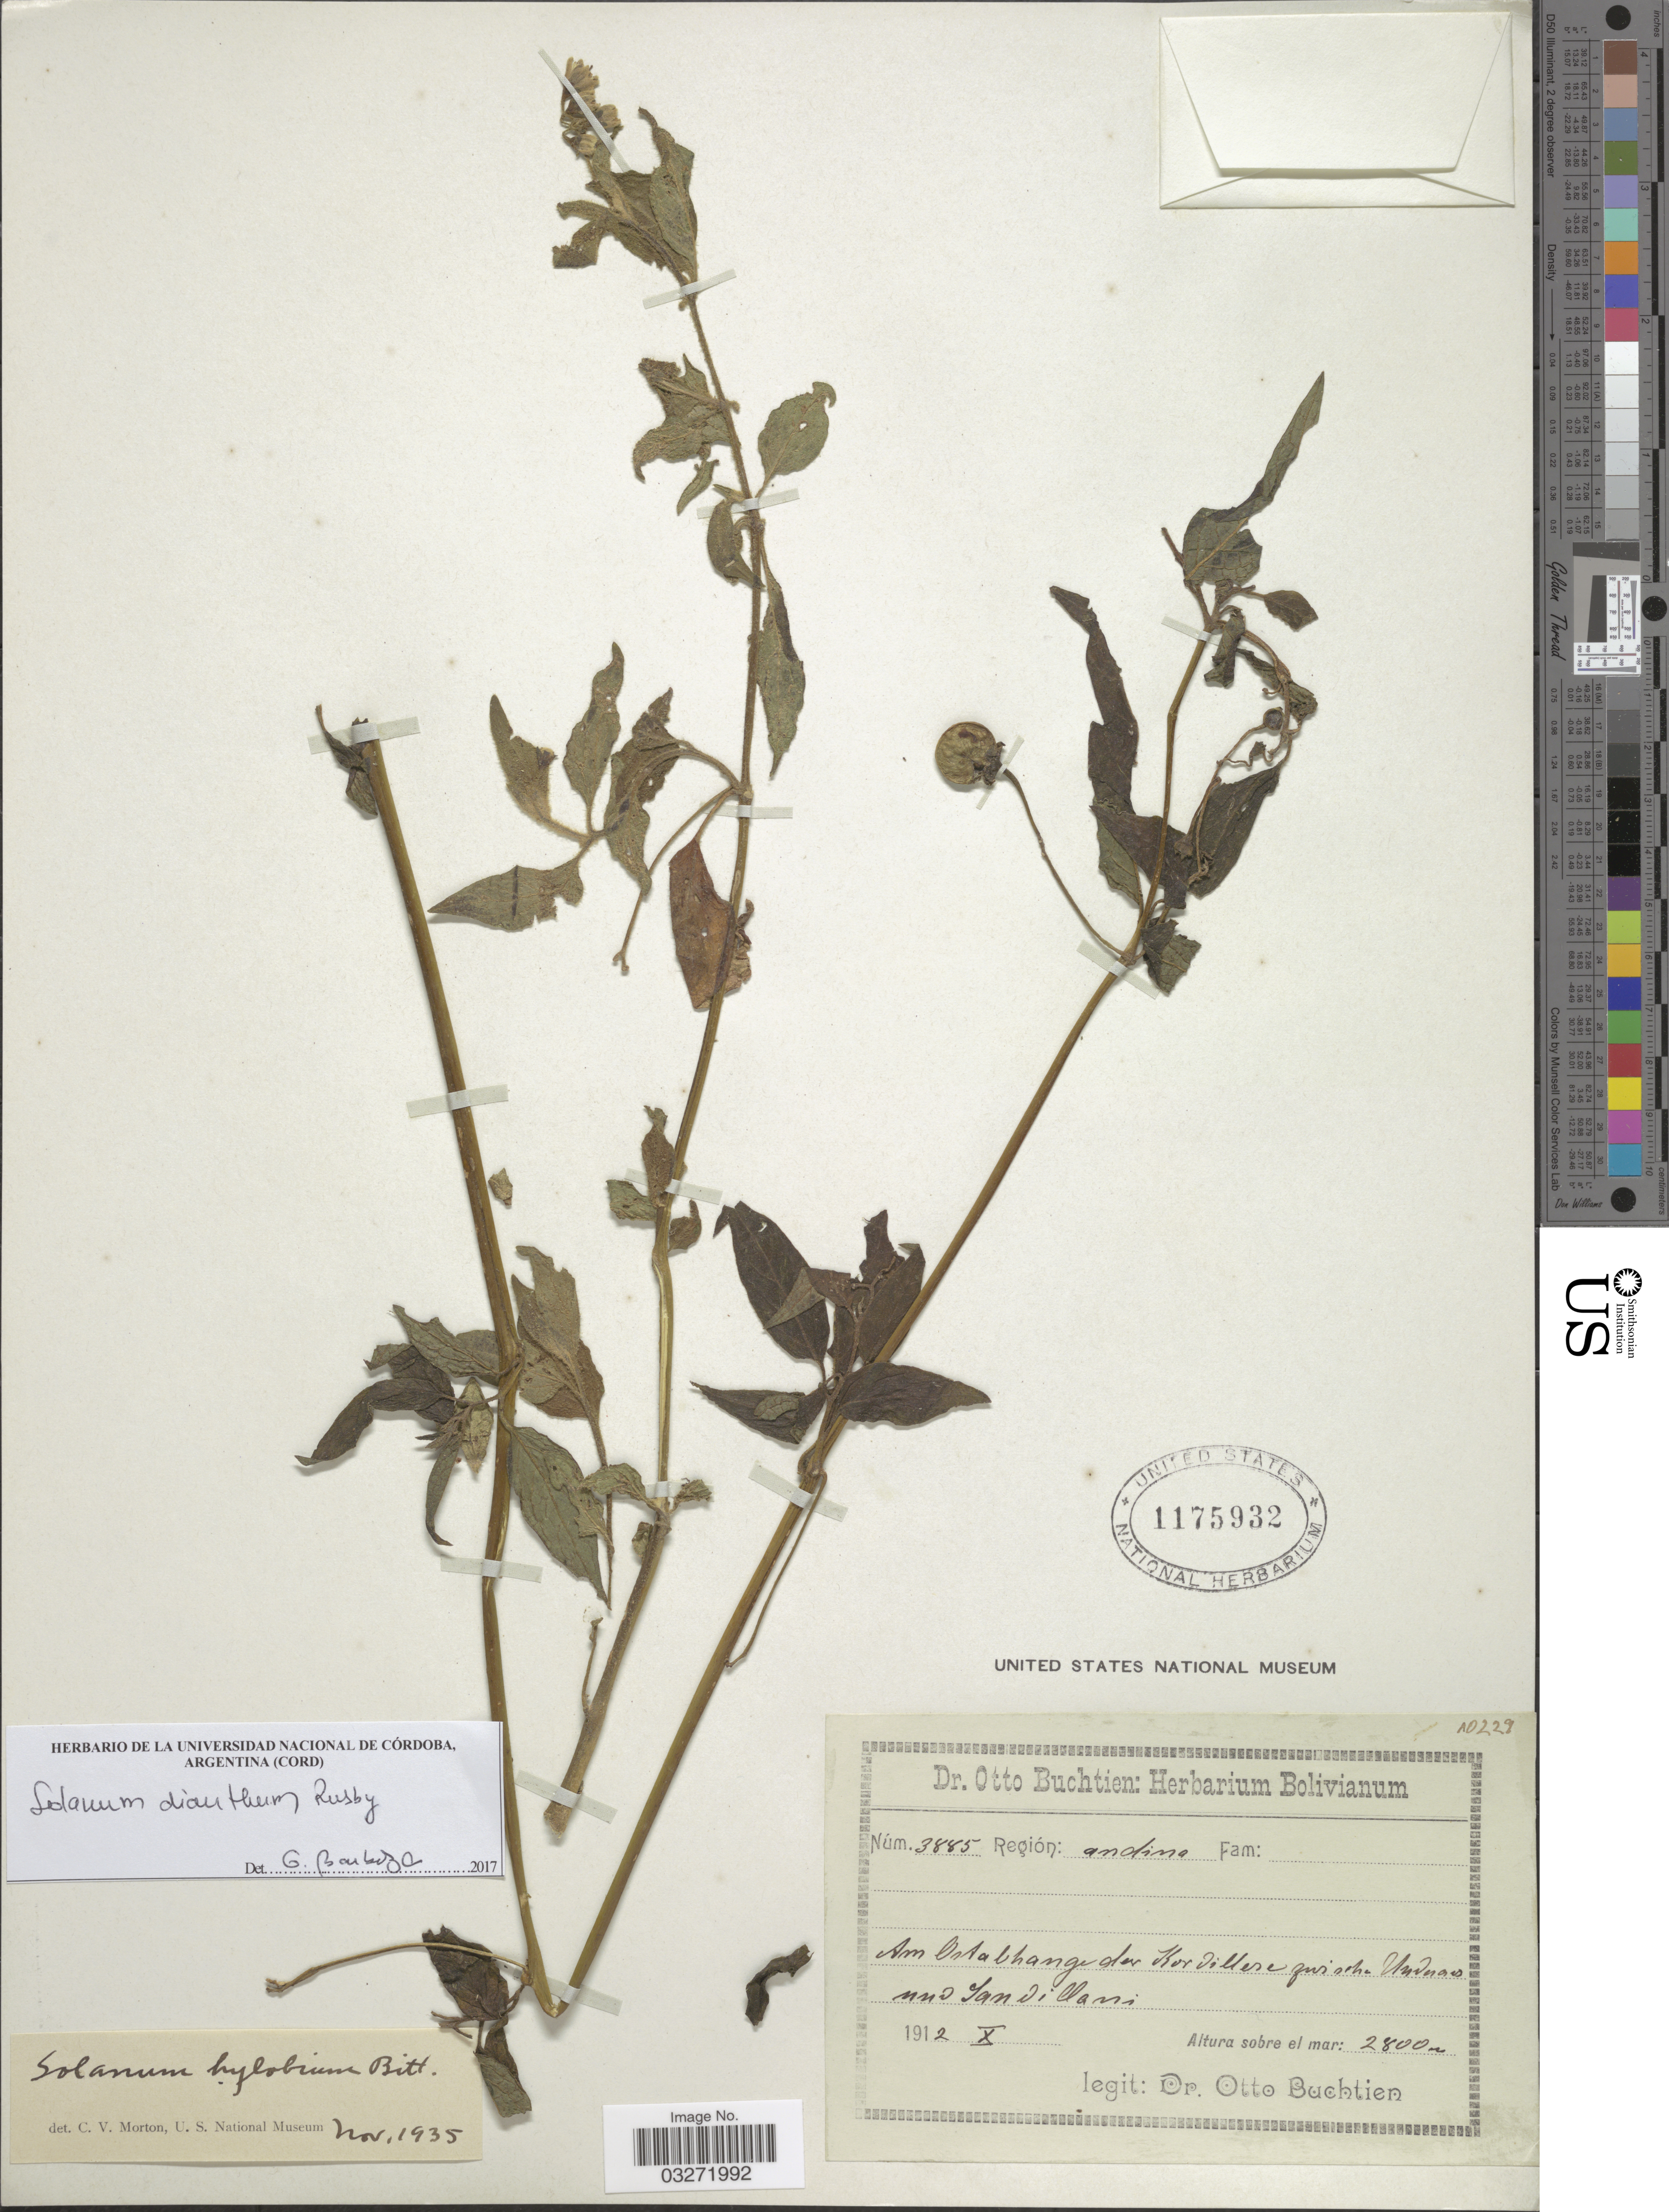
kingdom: Plantae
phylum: Tracheophyta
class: Magnoliopsida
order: Solanales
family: Solanaceae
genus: Solanum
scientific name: Solanum dianthum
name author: Rusby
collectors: O. Buchtien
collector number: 3885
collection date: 1912-10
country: Bolivia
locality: Región: andina. am ostabhange der kordillere zwische Unduavi und Sandillani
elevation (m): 2800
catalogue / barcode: US 1175932